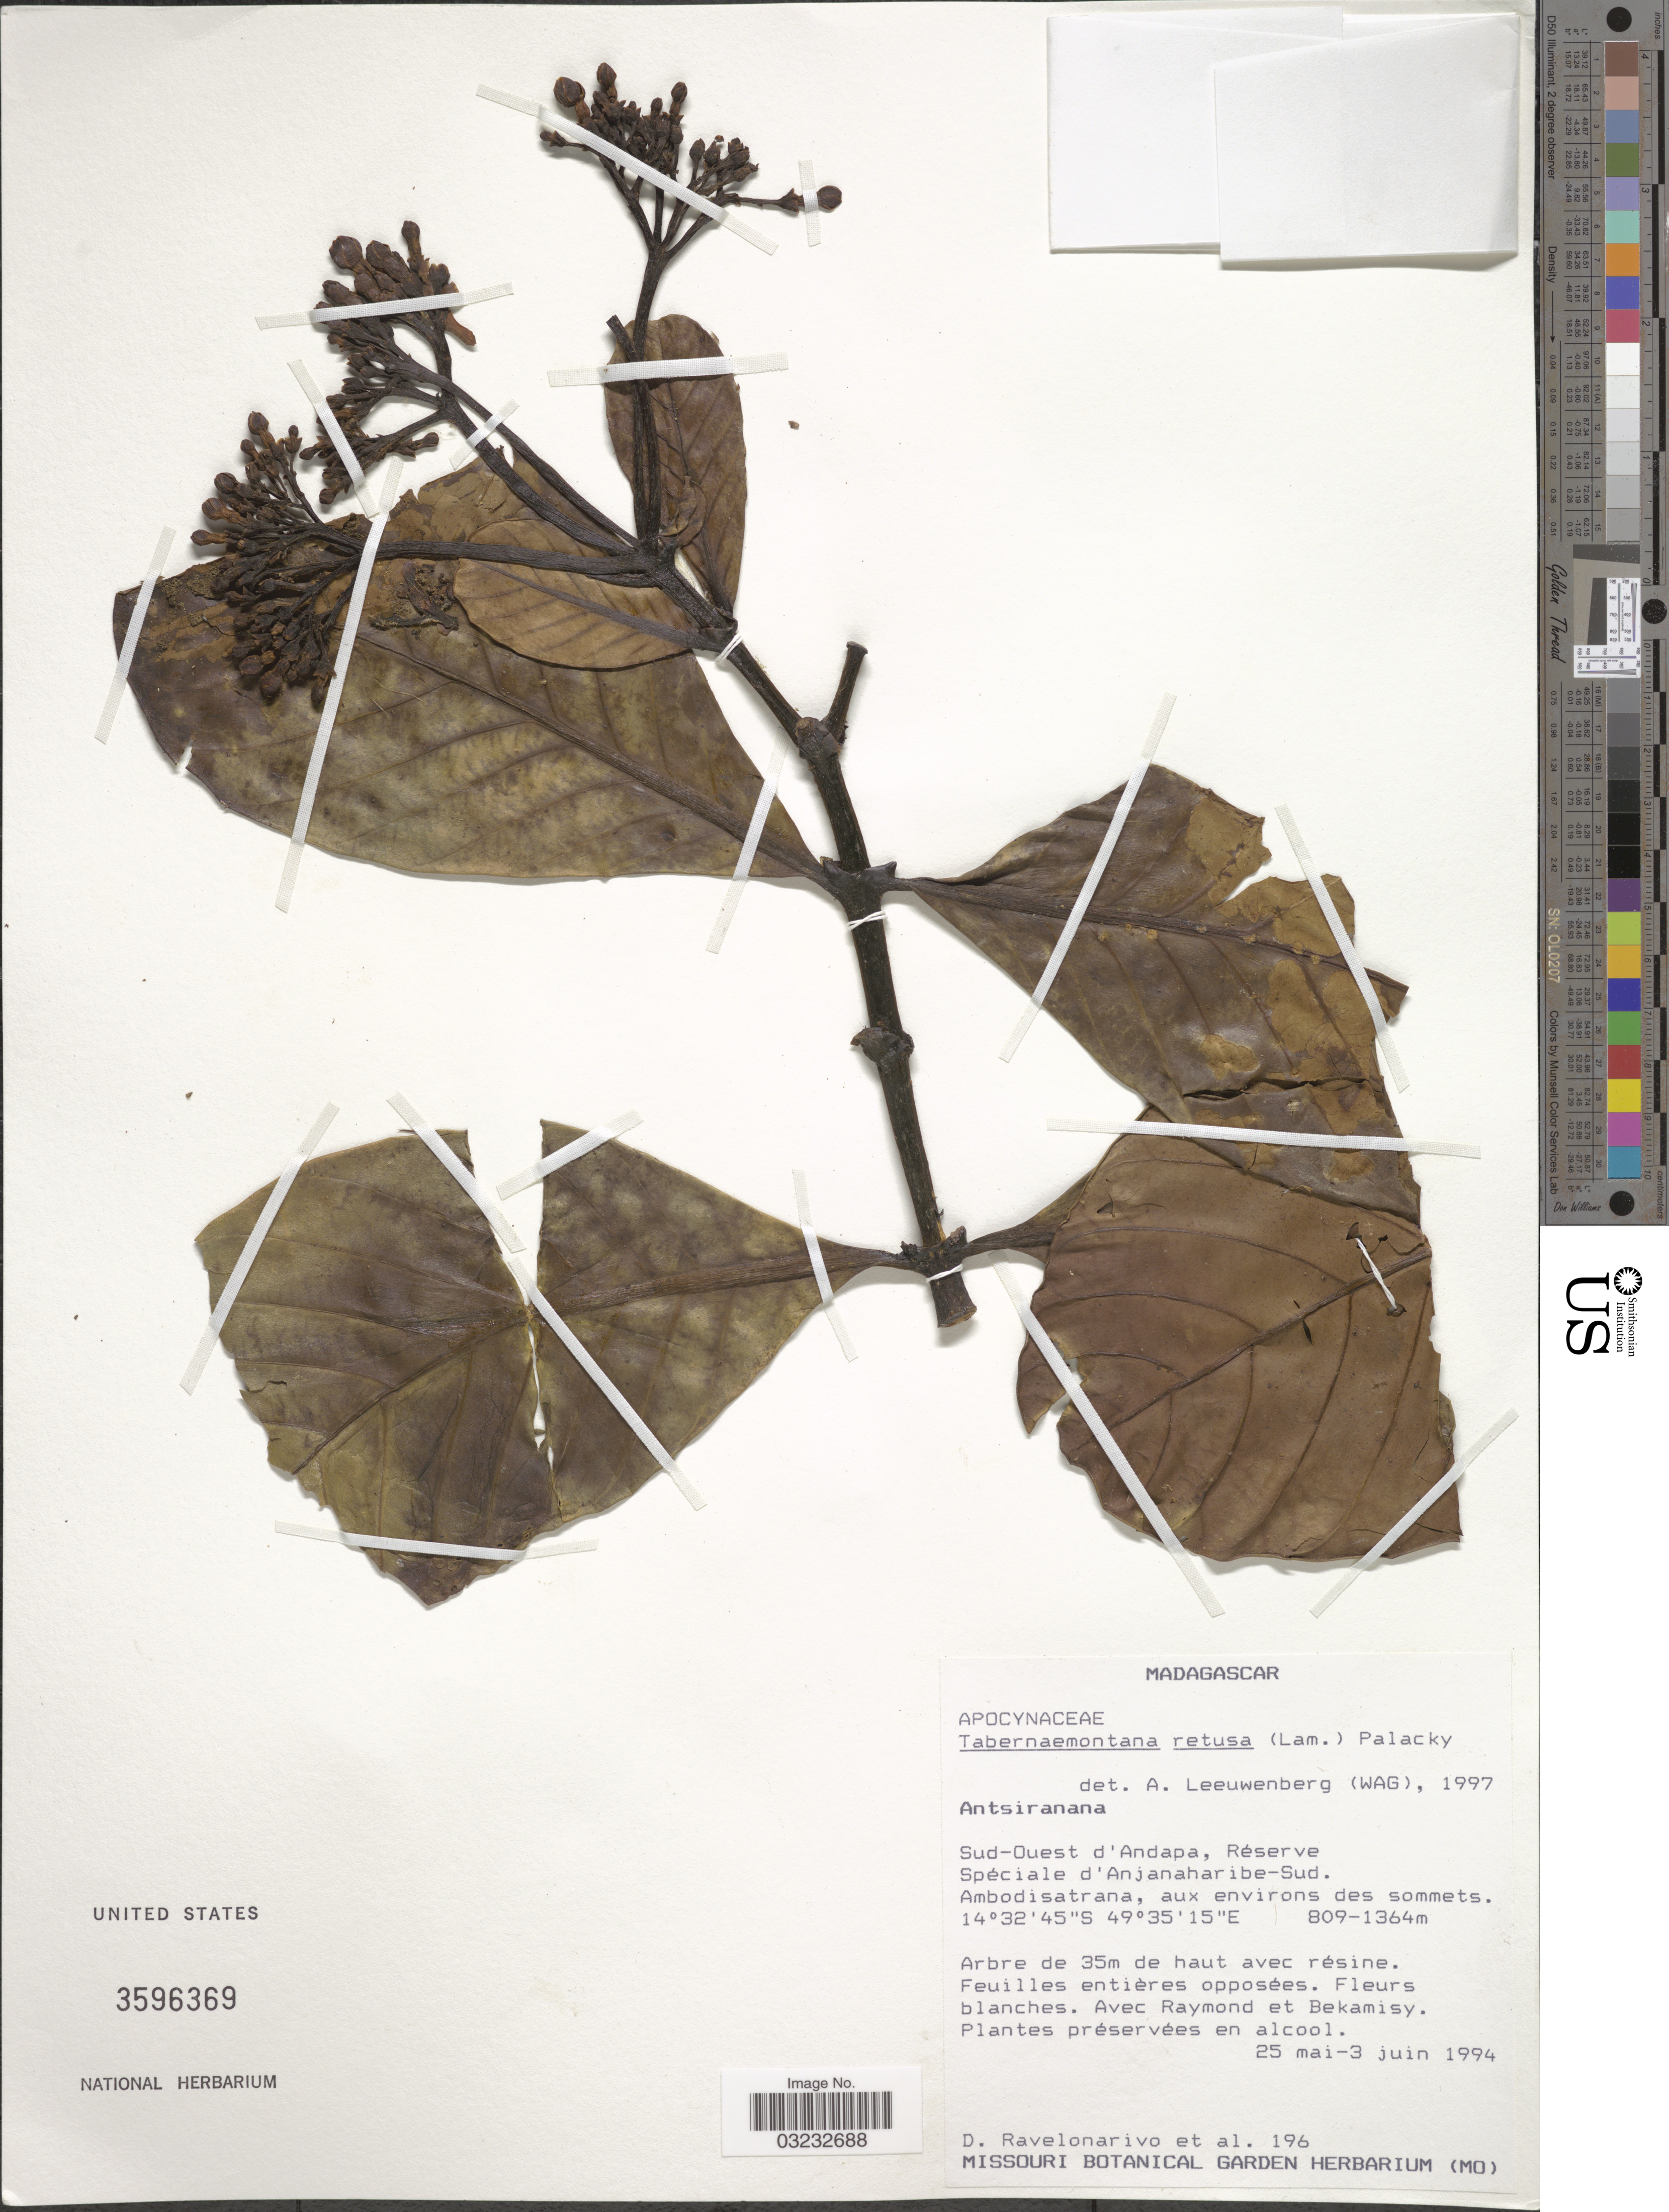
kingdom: Plantae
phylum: Tracheophyta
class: Magnoliopsida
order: Gentianales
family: Apocynaceae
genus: Tabernaemontana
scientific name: Tabernaemontana retusa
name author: (Lam.) Palacky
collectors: D. Ravelonarivo & et al.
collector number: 196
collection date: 1994-05-25/1994-06-03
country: Madagascar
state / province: Sava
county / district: Andapa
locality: Sud-Ouest d'Andapa, Réserve Spéciale d'Anjanaharibe-Sud. Ambodisatrana, aux environs des sommets.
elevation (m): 809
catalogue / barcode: US 3596369